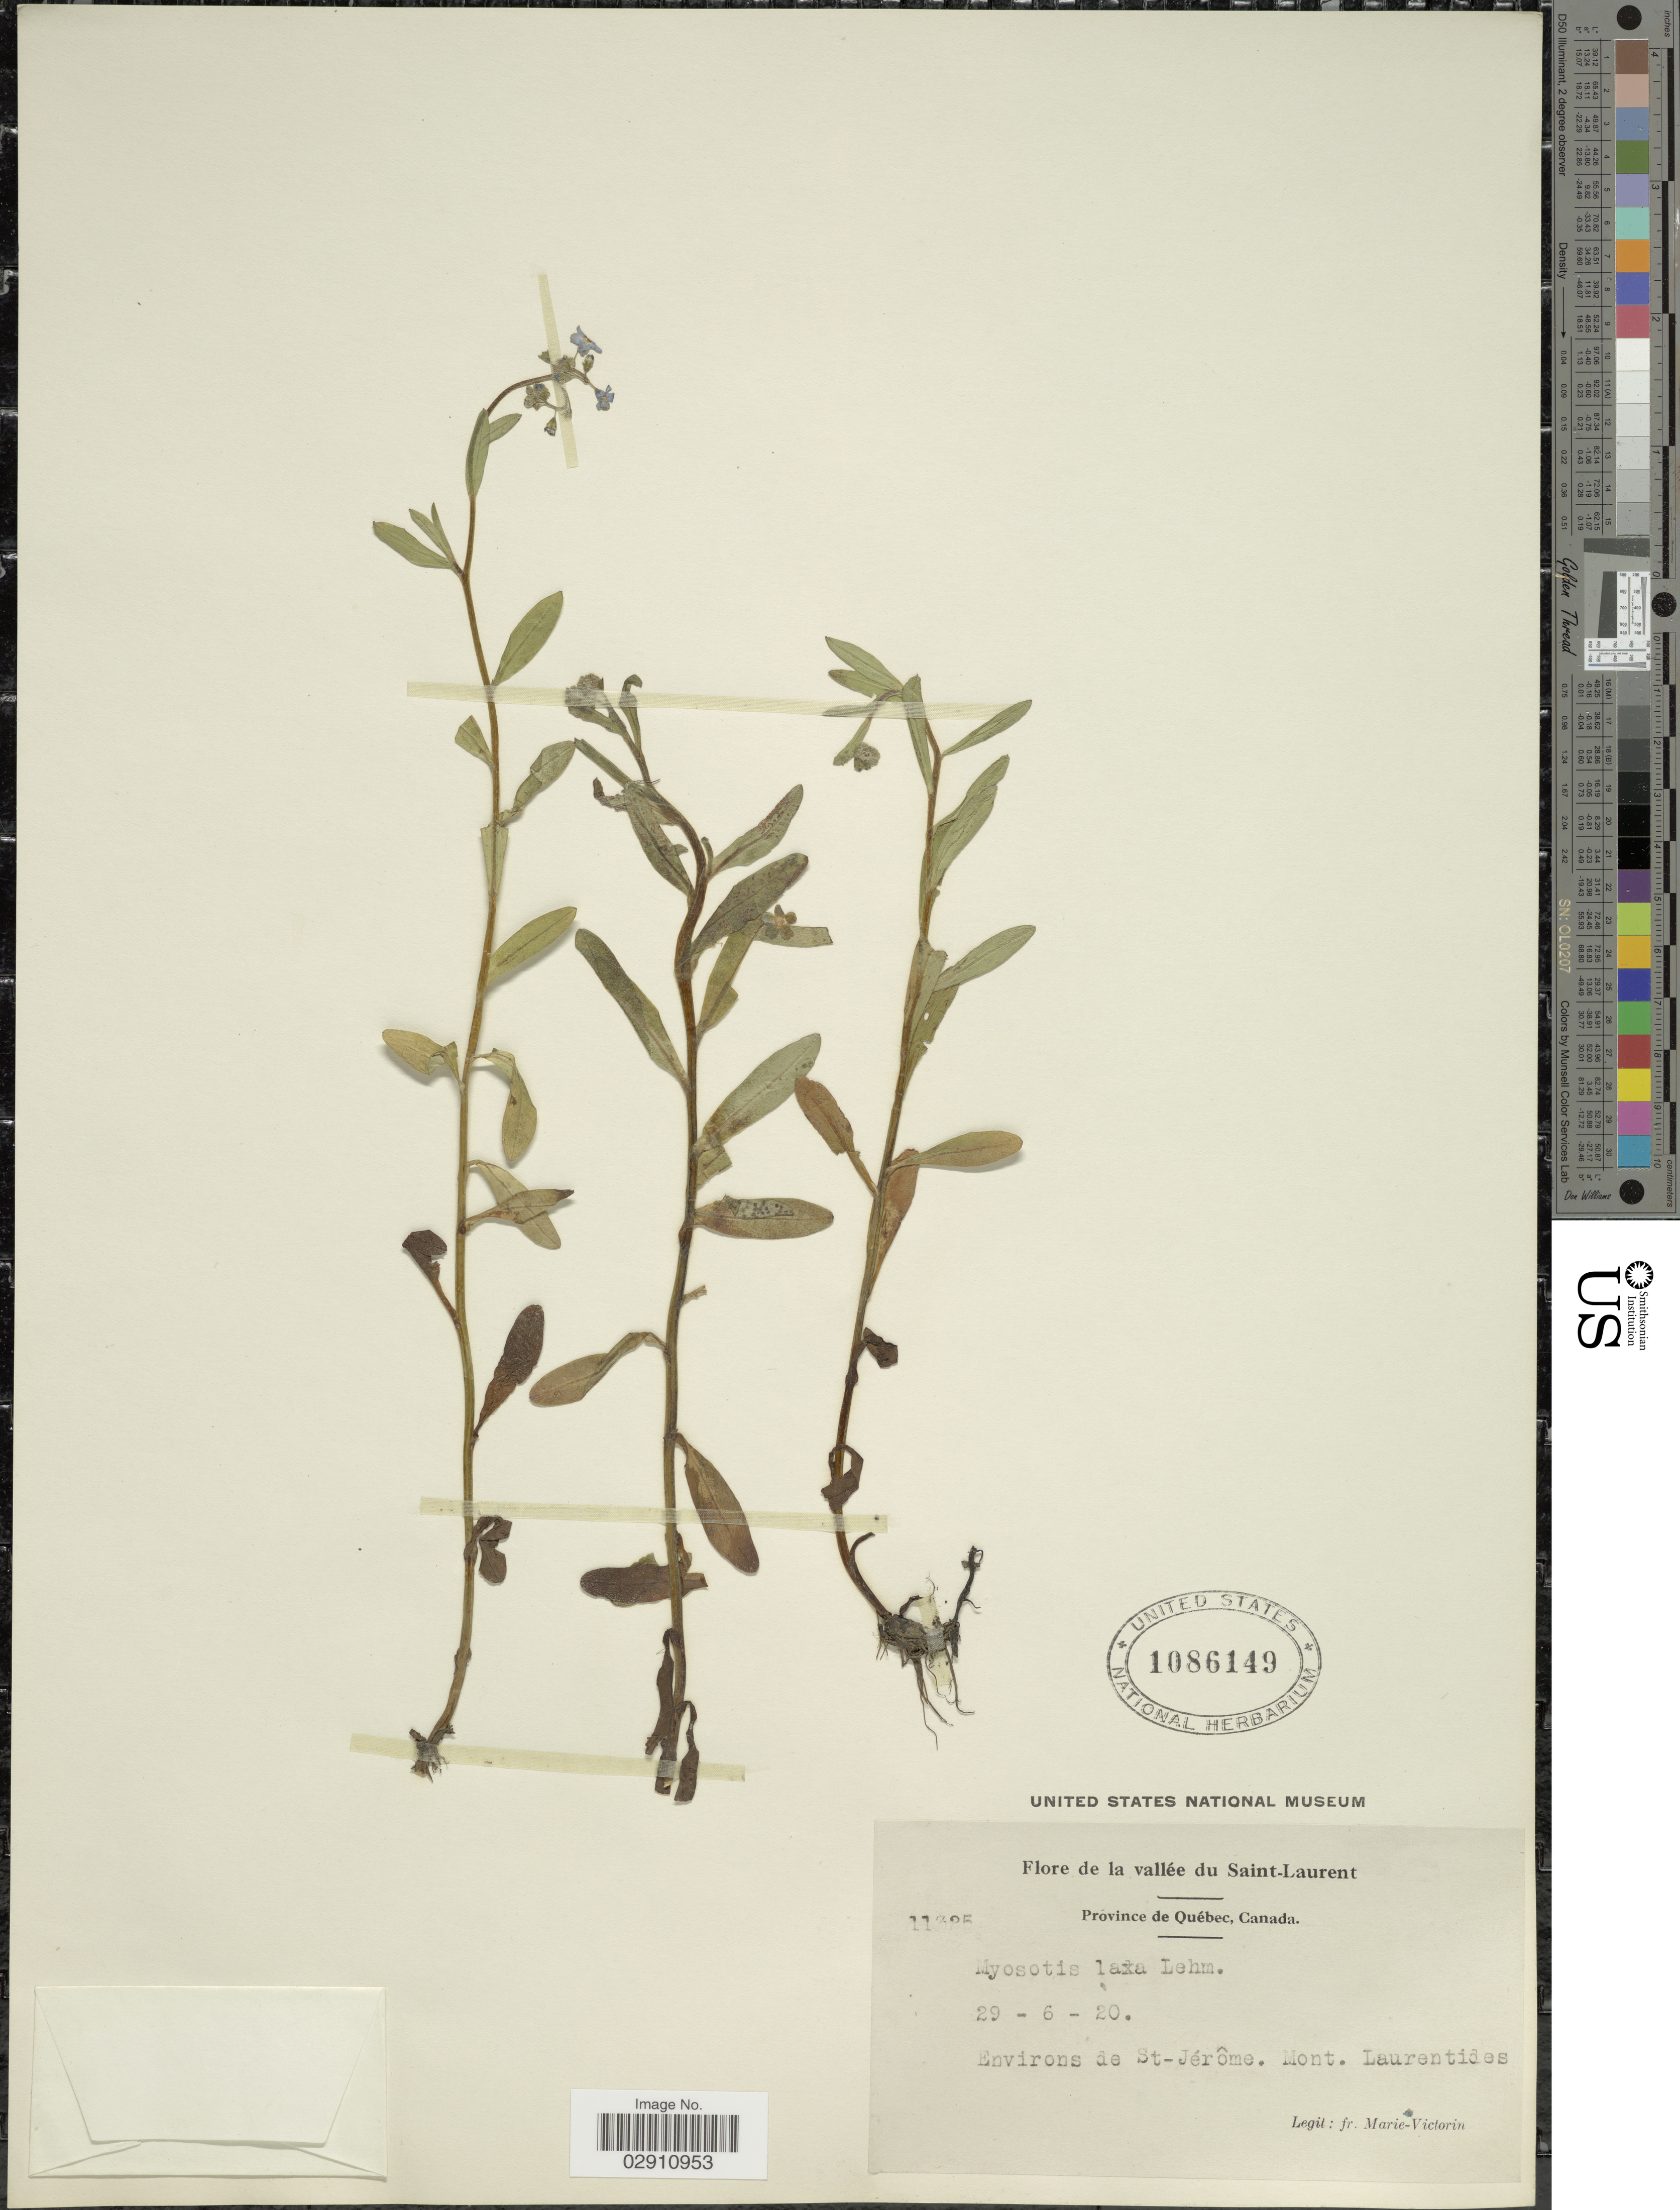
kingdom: Plantae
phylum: Tracheophyta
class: Magnoliopsida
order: Boraginales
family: Boraginaceae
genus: Myosotis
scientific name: Myosotis laxa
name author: F. Lehm.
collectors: F. Marie-Victorin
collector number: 11325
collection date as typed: Transcribed d/m/y: 29/6/20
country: Canada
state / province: Quebec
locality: La vallée du Saint-Laurent. Environs de St-Jérôme. Mont. Laurentides.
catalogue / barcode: US 1086149